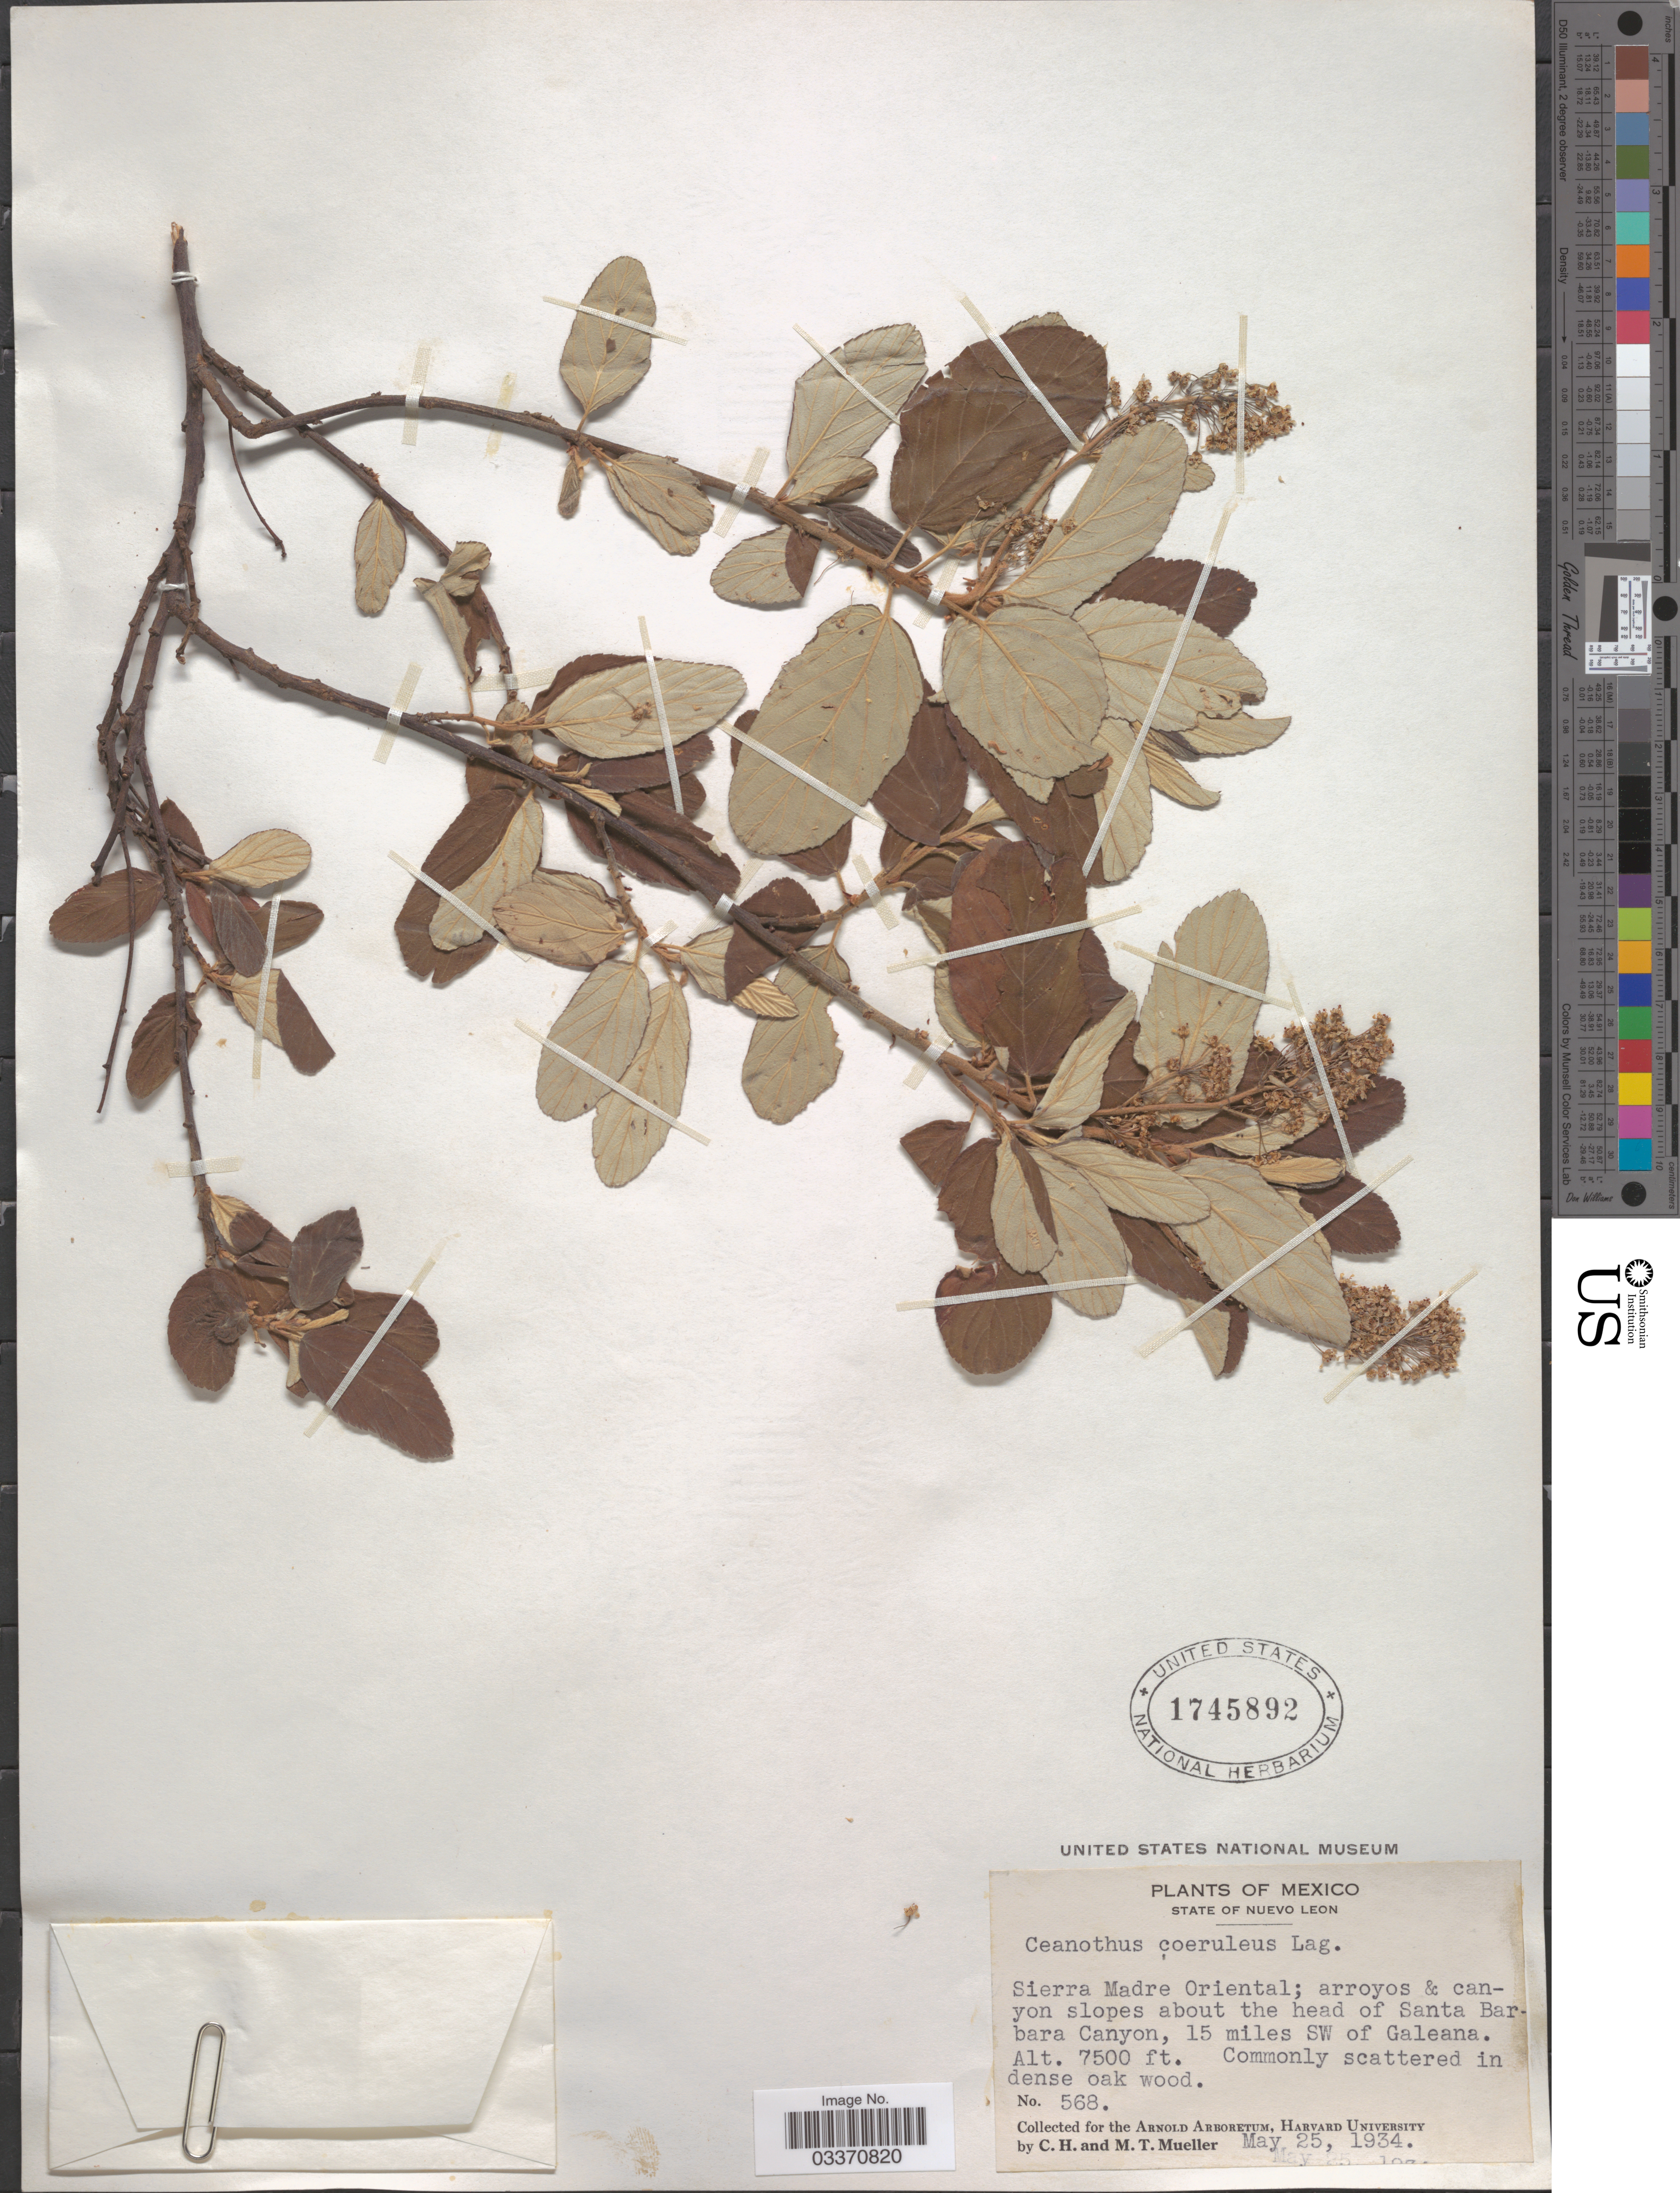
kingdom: Plantae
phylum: Tracheophyta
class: Magnoliopsida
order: Rosales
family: Rhamnaceae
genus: Ceanothus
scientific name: Ceanothus caeruleus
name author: Lag.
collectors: C. H. Mueller & M. Mueller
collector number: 568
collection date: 1934-05-25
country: Mexico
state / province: Nuevo León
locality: Sierra Madre Oriental; arroyos & canyon slopes about the head of Santa Barbara Canyon, 15 miles SW of Galeana.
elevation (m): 2286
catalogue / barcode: US 1745892